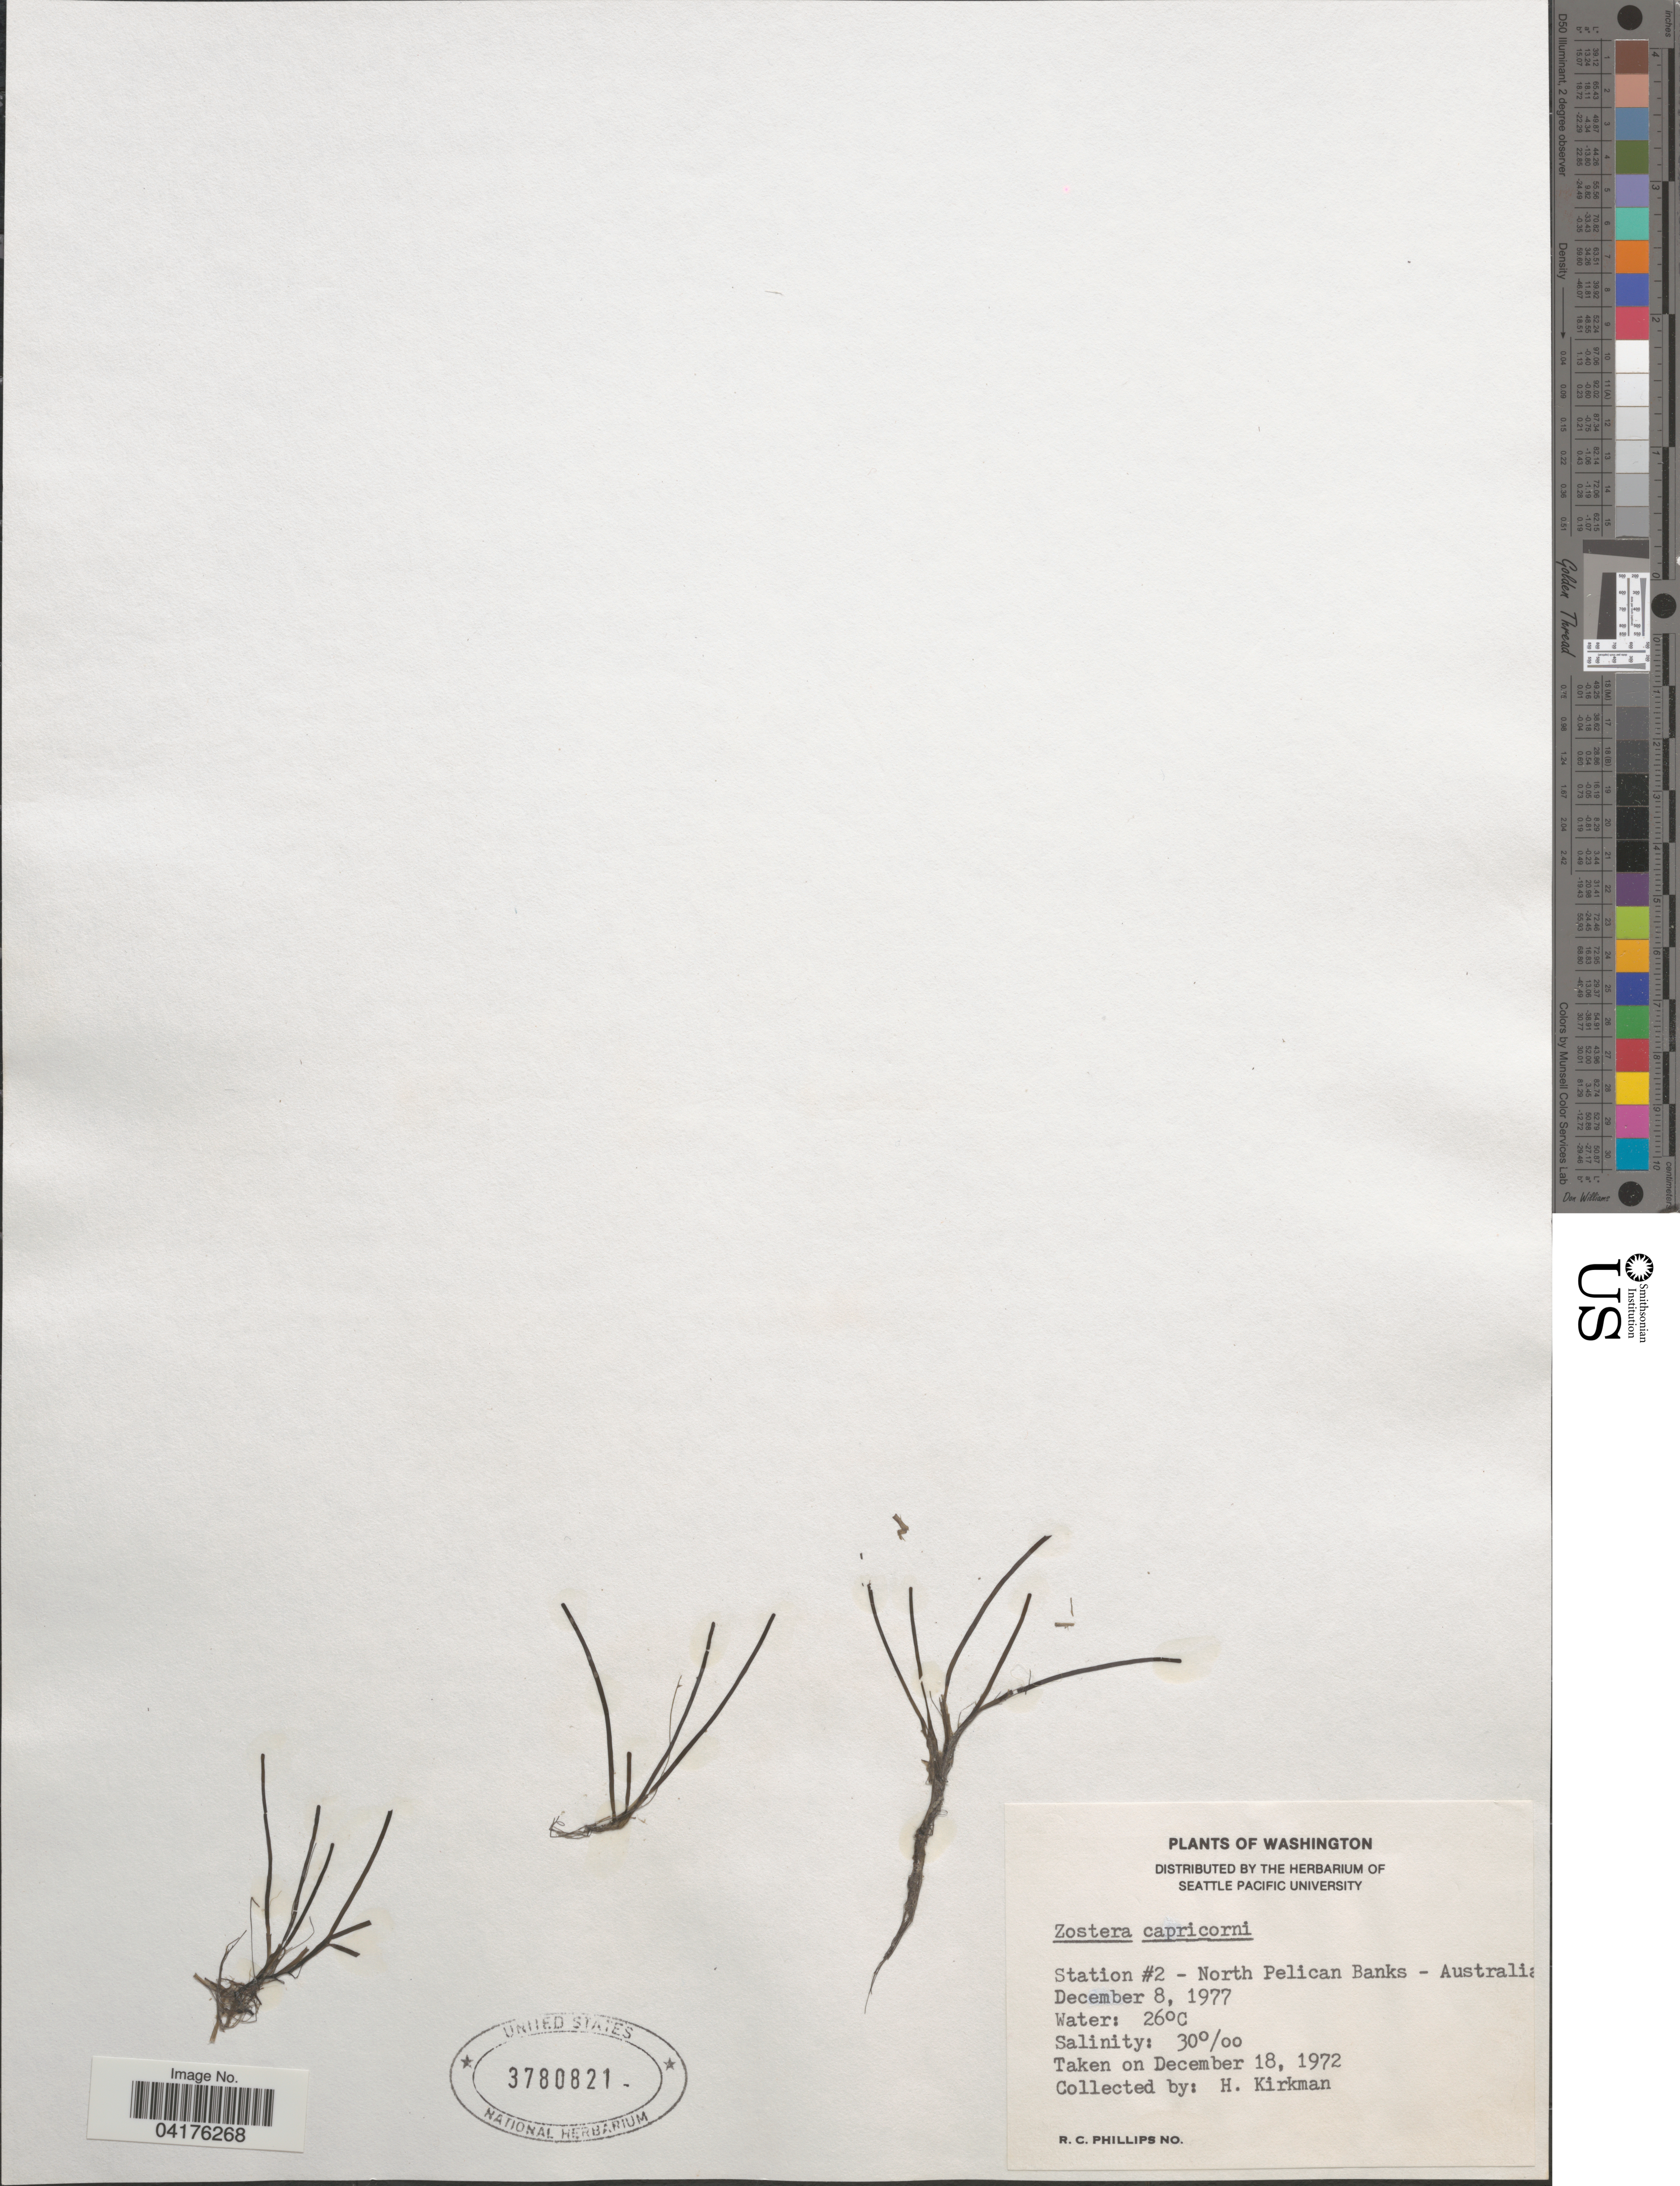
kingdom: Plantae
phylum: Tracheophyta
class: Liliopsida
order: Alismatales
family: Zosteraceae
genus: Zostera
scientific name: Zostera capricorni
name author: Asch.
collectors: H. Kirkman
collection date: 1977-12-08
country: Australia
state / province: Queensland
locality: Station #2 - North Pelican Banks.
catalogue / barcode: US 3780821